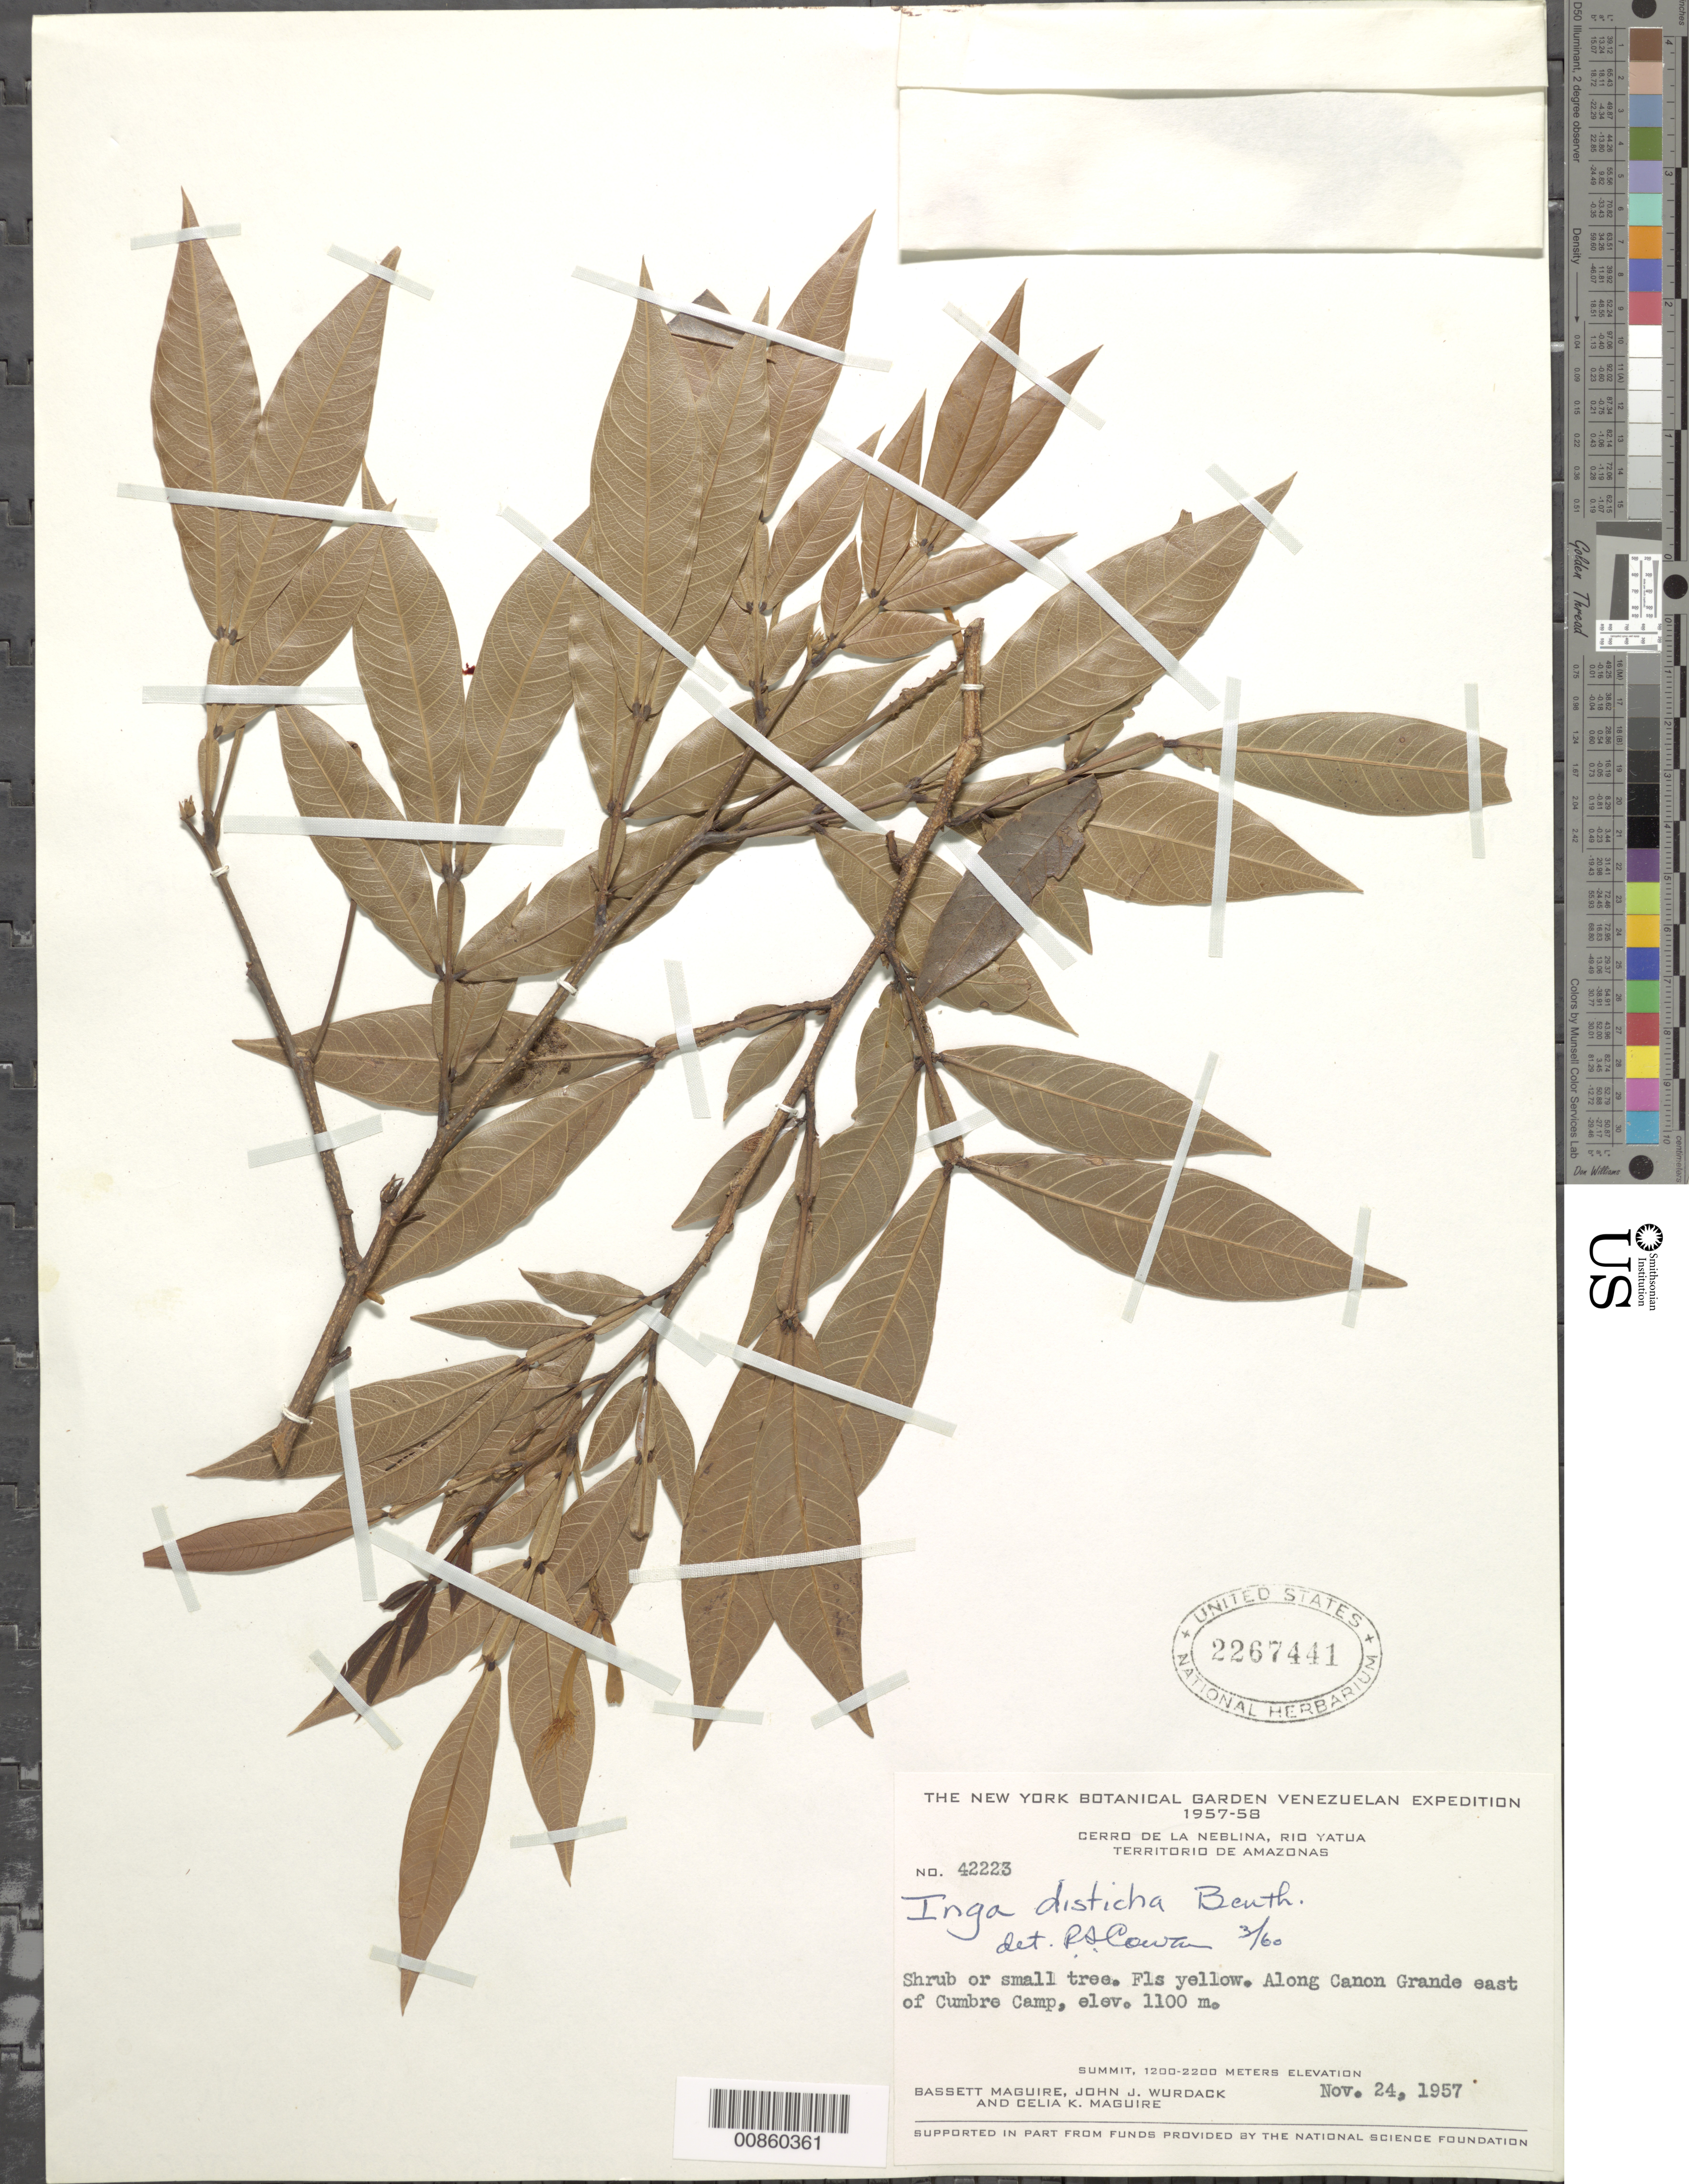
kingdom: Plantae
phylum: Tracheophyta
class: Magnoliopsida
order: Fabales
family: Fabaceae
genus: Inga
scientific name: Inga disticha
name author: Benth.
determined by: Cowan, R. S.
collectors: B. Maguire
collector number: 42223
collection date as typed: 24-Nov-57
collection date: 1957-11-24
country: Venezuela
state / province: Amazonas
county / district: Río Negro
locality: Cerro de la Neblina, Río Yatua, along Cañon Grande, E of Cumbre Camp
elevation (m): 1100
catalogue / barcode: US 2267441